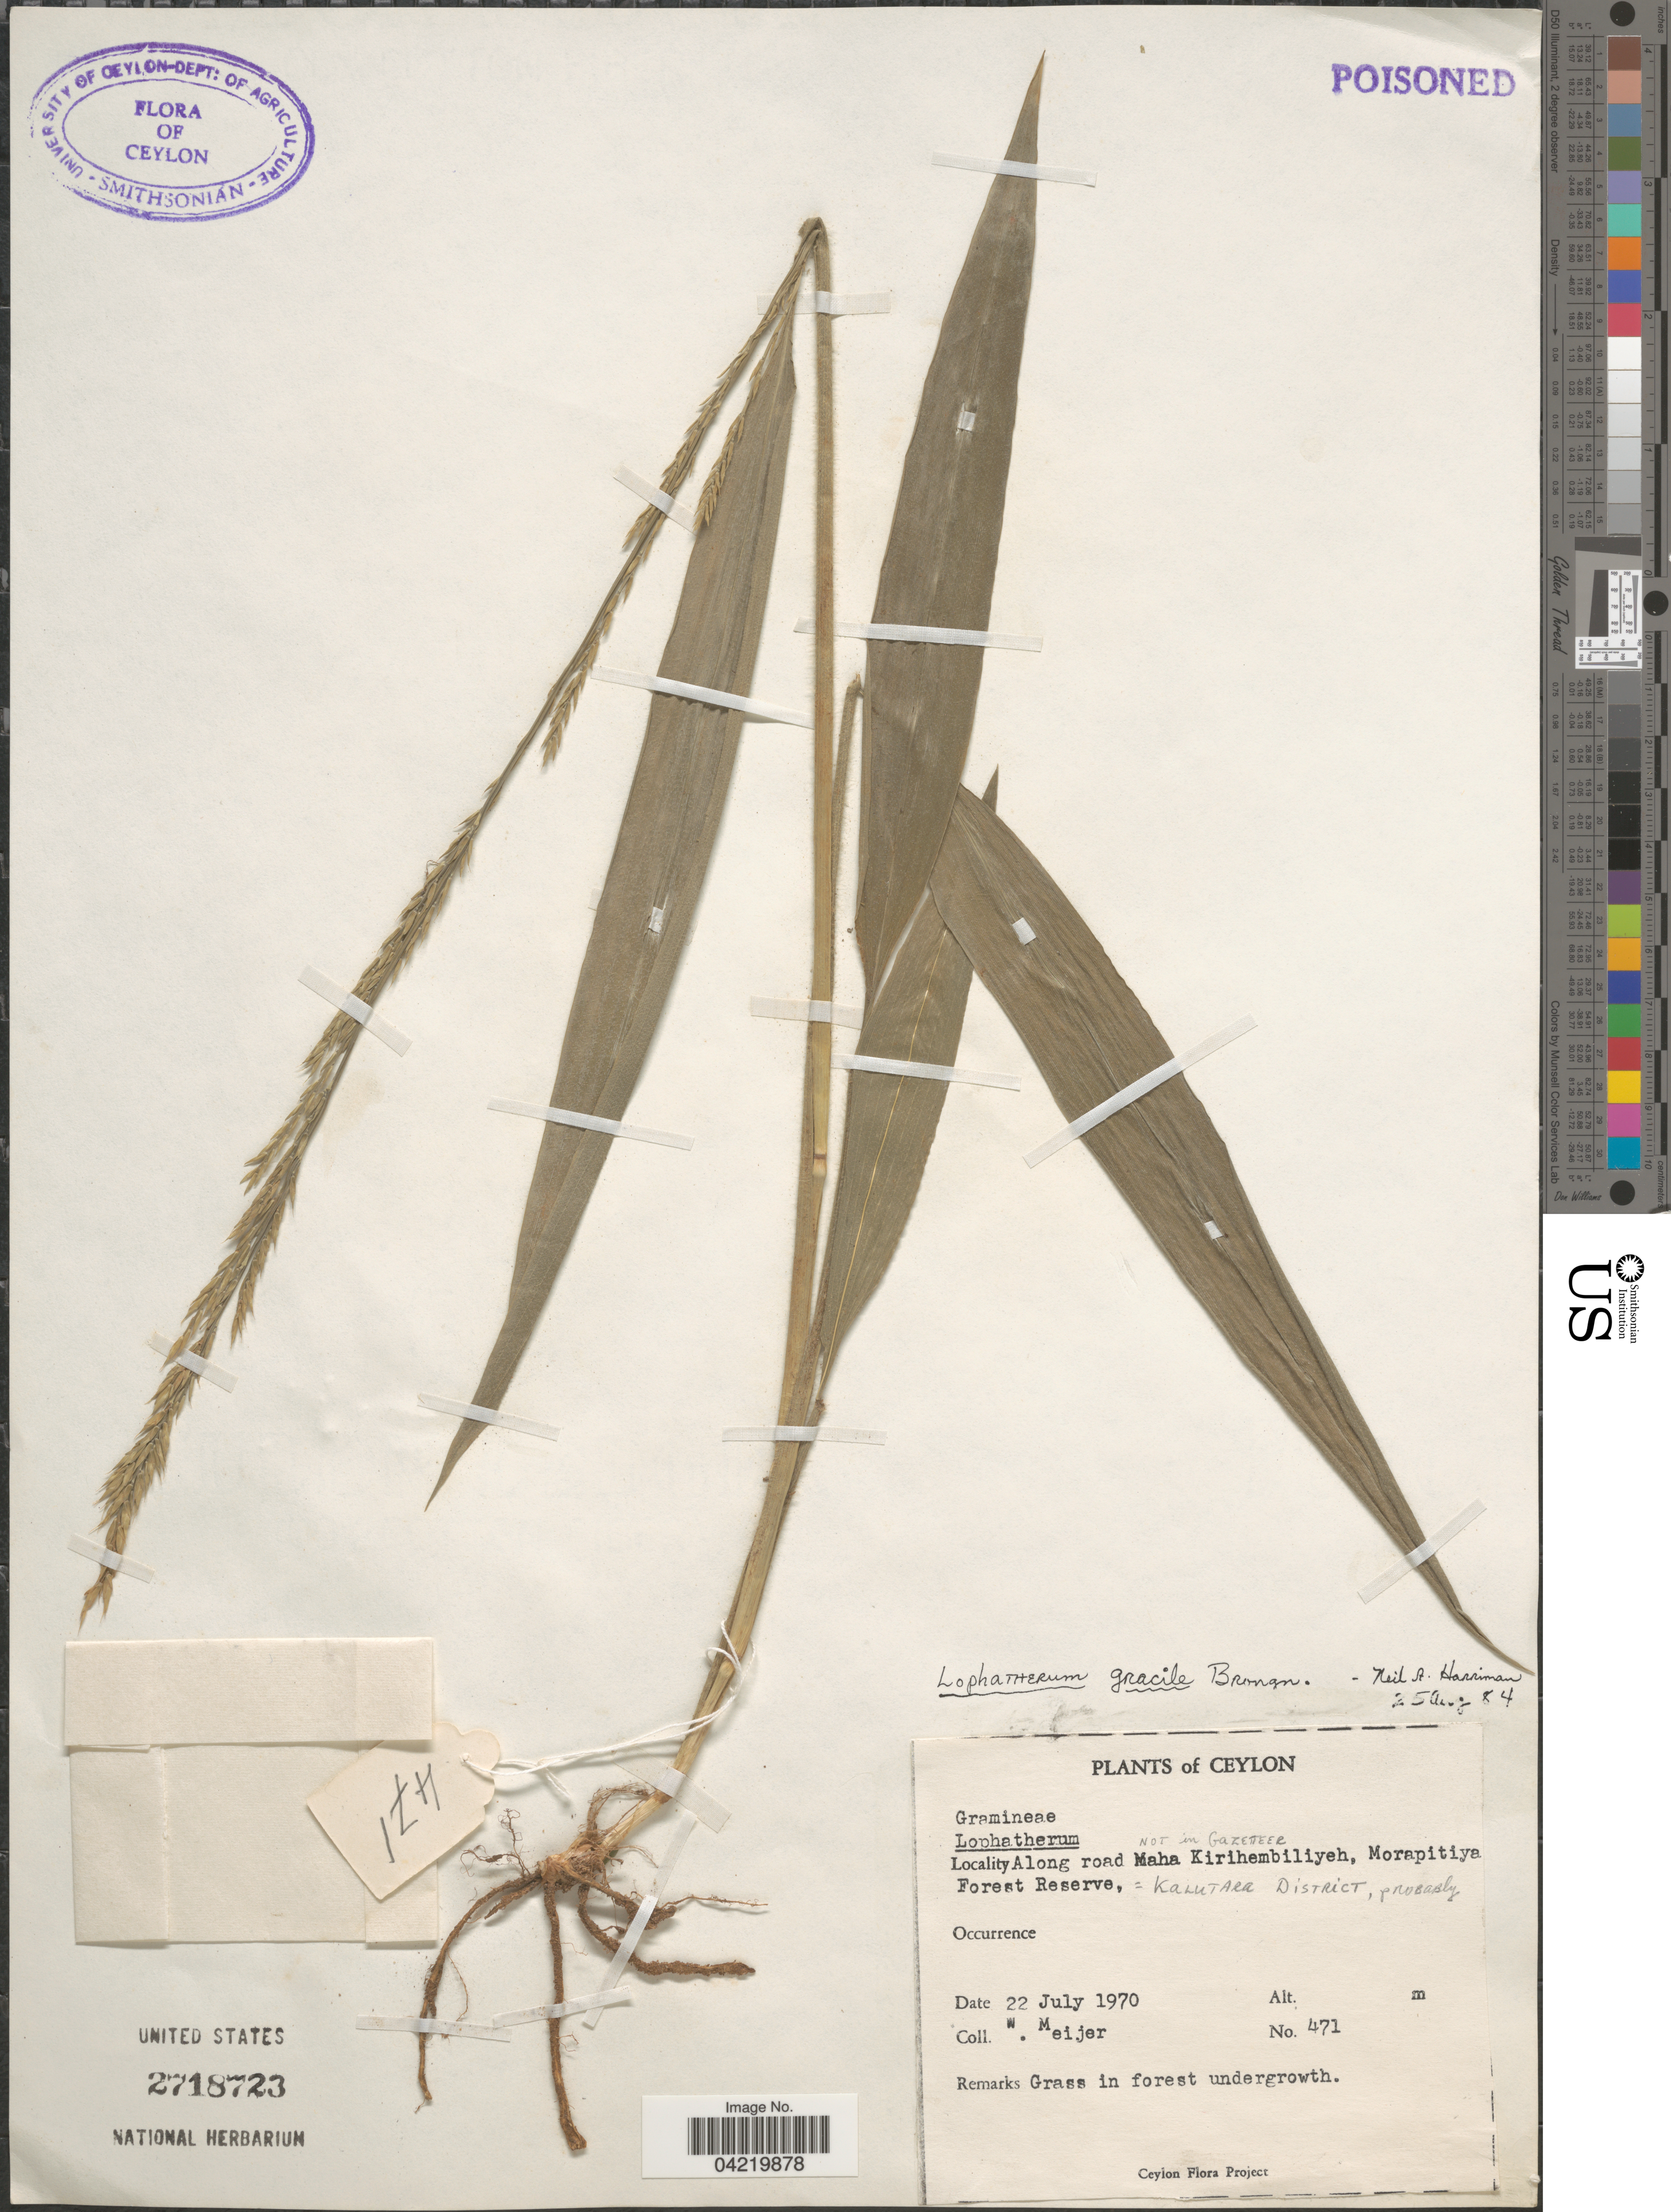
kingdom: Plantae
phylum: Tracheophyta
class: Liliopsida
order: Poales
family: Poaceae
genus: Lophatherum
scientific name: Lophatherum gracile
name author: Brongn.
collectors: W. Meijer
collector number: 471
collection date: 1970-07-22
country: Sri Lanka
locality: Ceylon. Along road Maha Kirihembiliyeh, Morapitiya Forest Reserve, Kalutara District.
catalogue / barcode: US 2718723